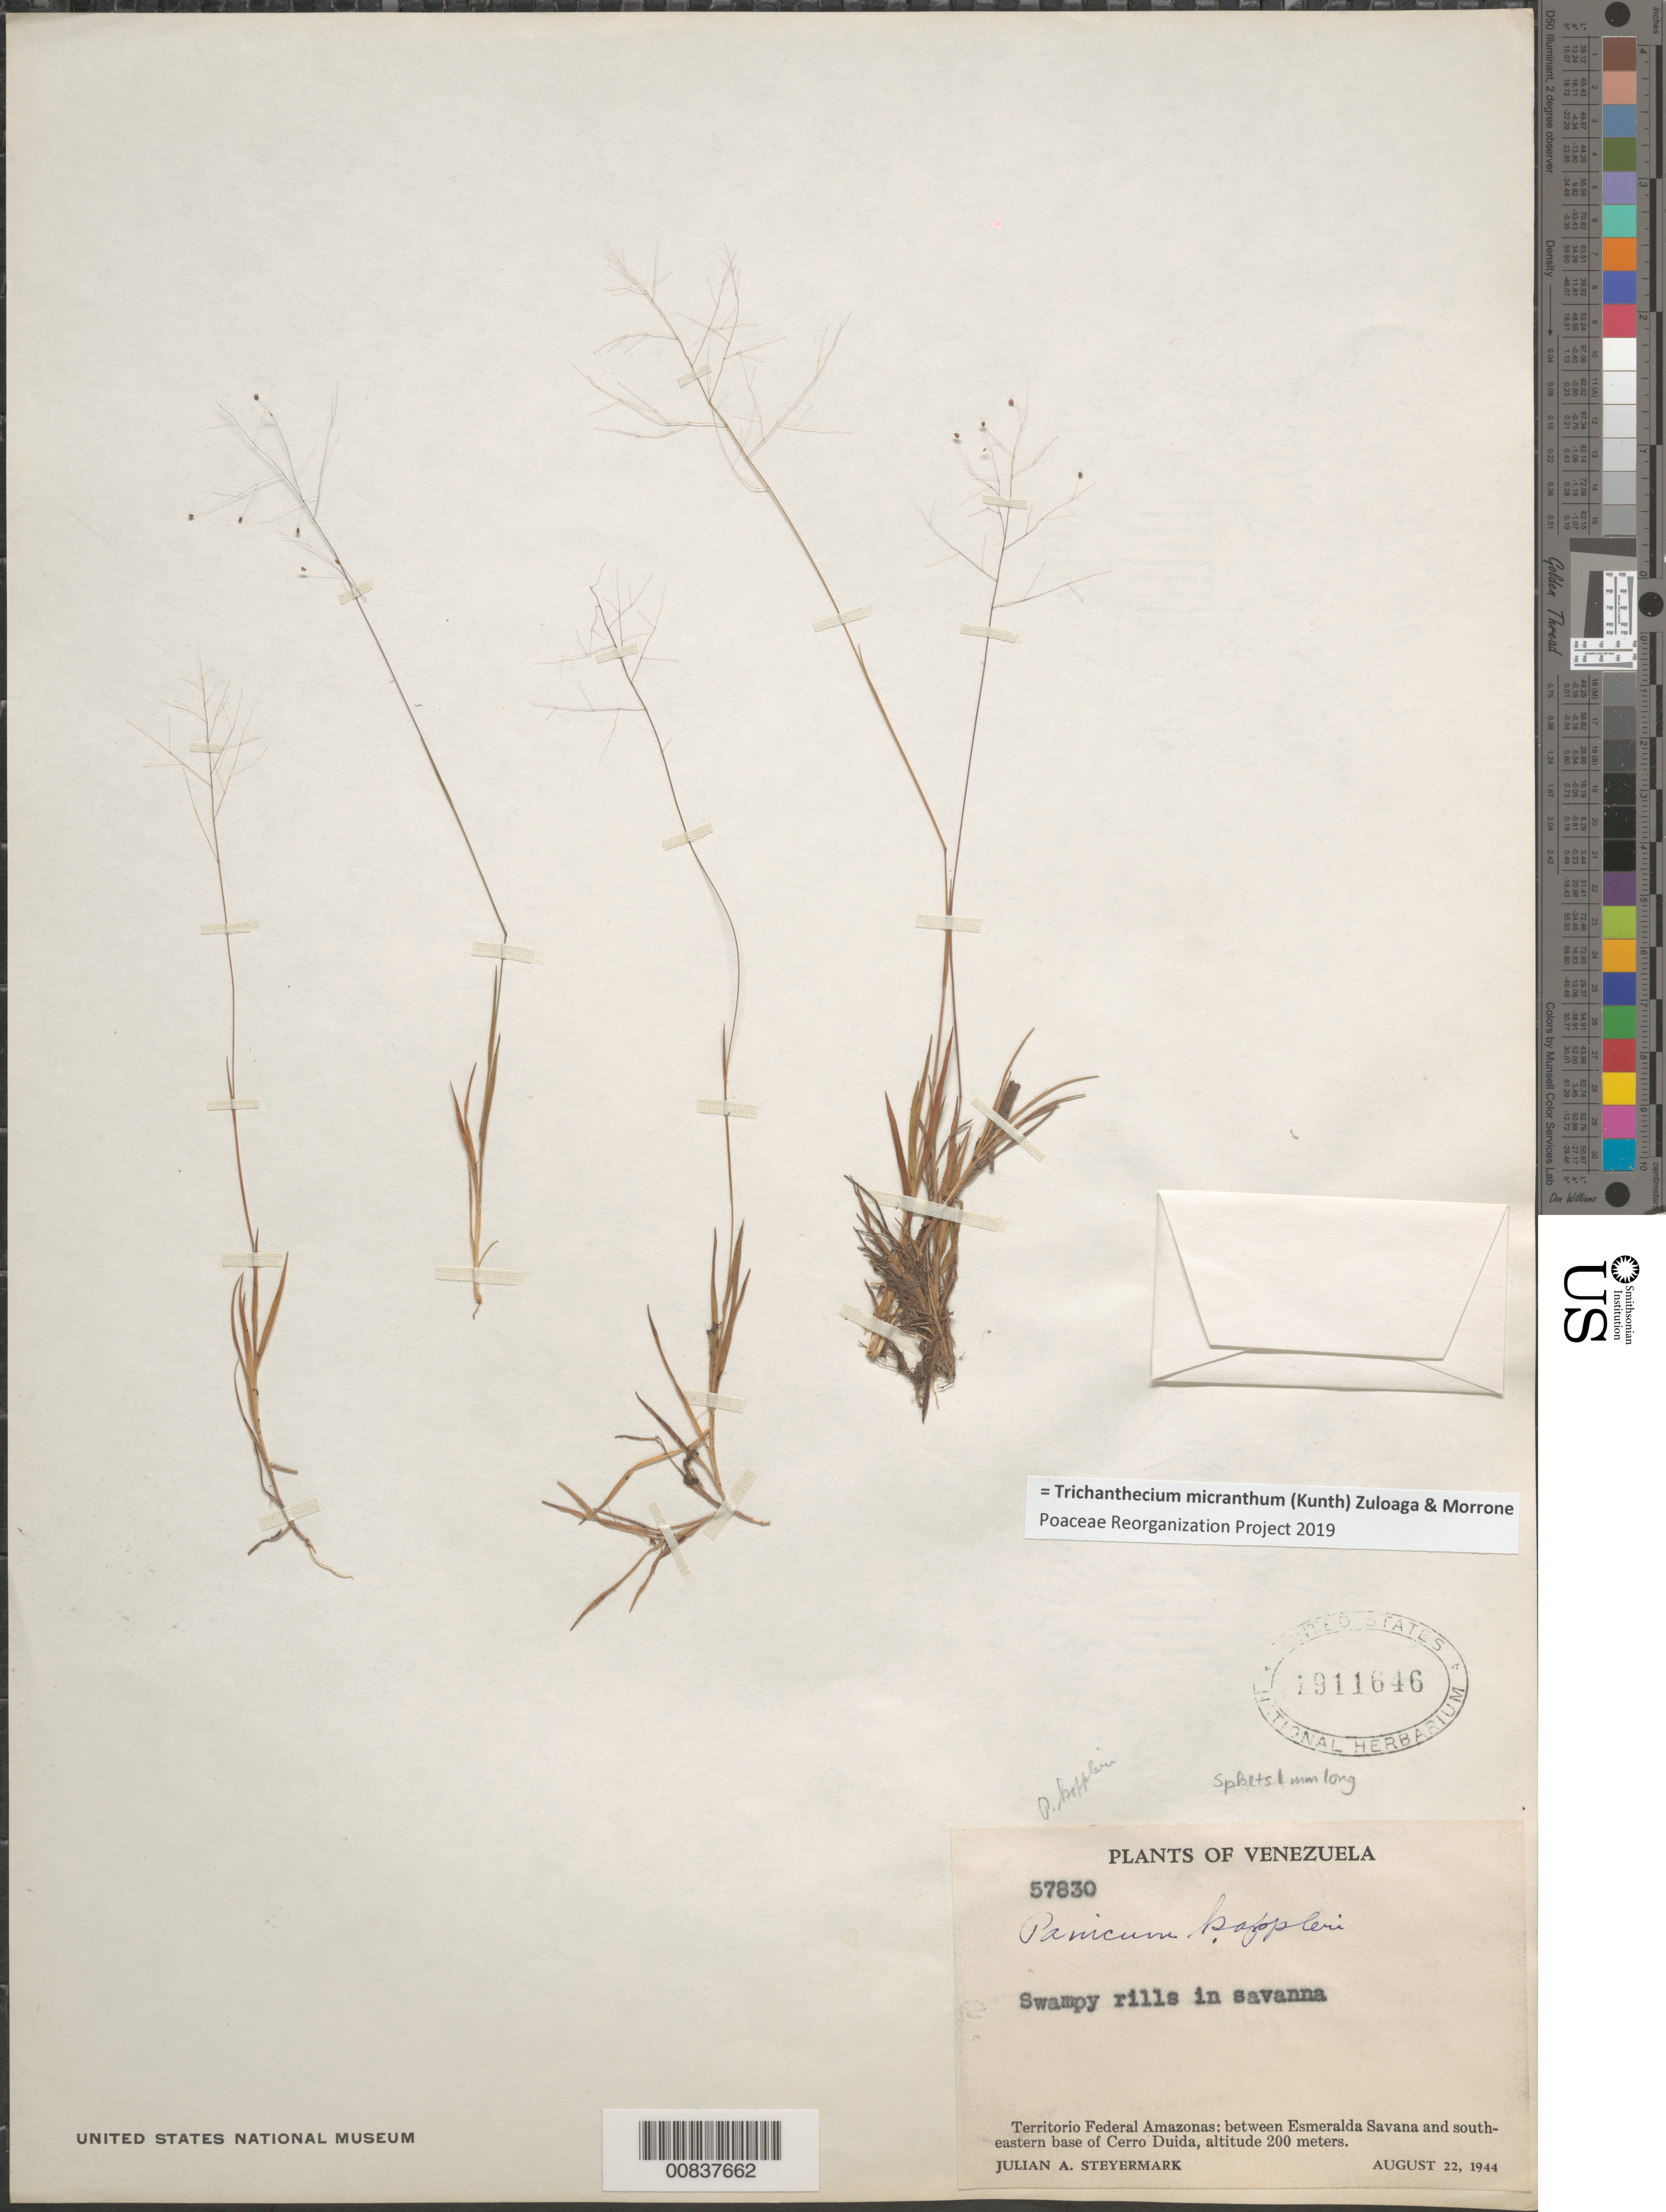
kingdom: Plantae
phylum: Tracheophyta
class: Liliopsida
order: Poales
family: Poaceae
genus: Trichanthecium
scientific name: Trichanthecium micranthum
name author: (Kunth) Zuloaga & Morrone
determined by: Poaceae Reorganization Project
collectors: J. Steyermark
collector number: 57830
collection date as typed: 22-Aug-44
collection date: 1944-08-22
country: Venezuela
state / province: Amazonas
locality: Cerro Duida, between Esmeralda Savanna and SE Cerro Duida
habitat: Swampy rills in savanna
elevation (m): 200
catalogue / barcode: US 1911646